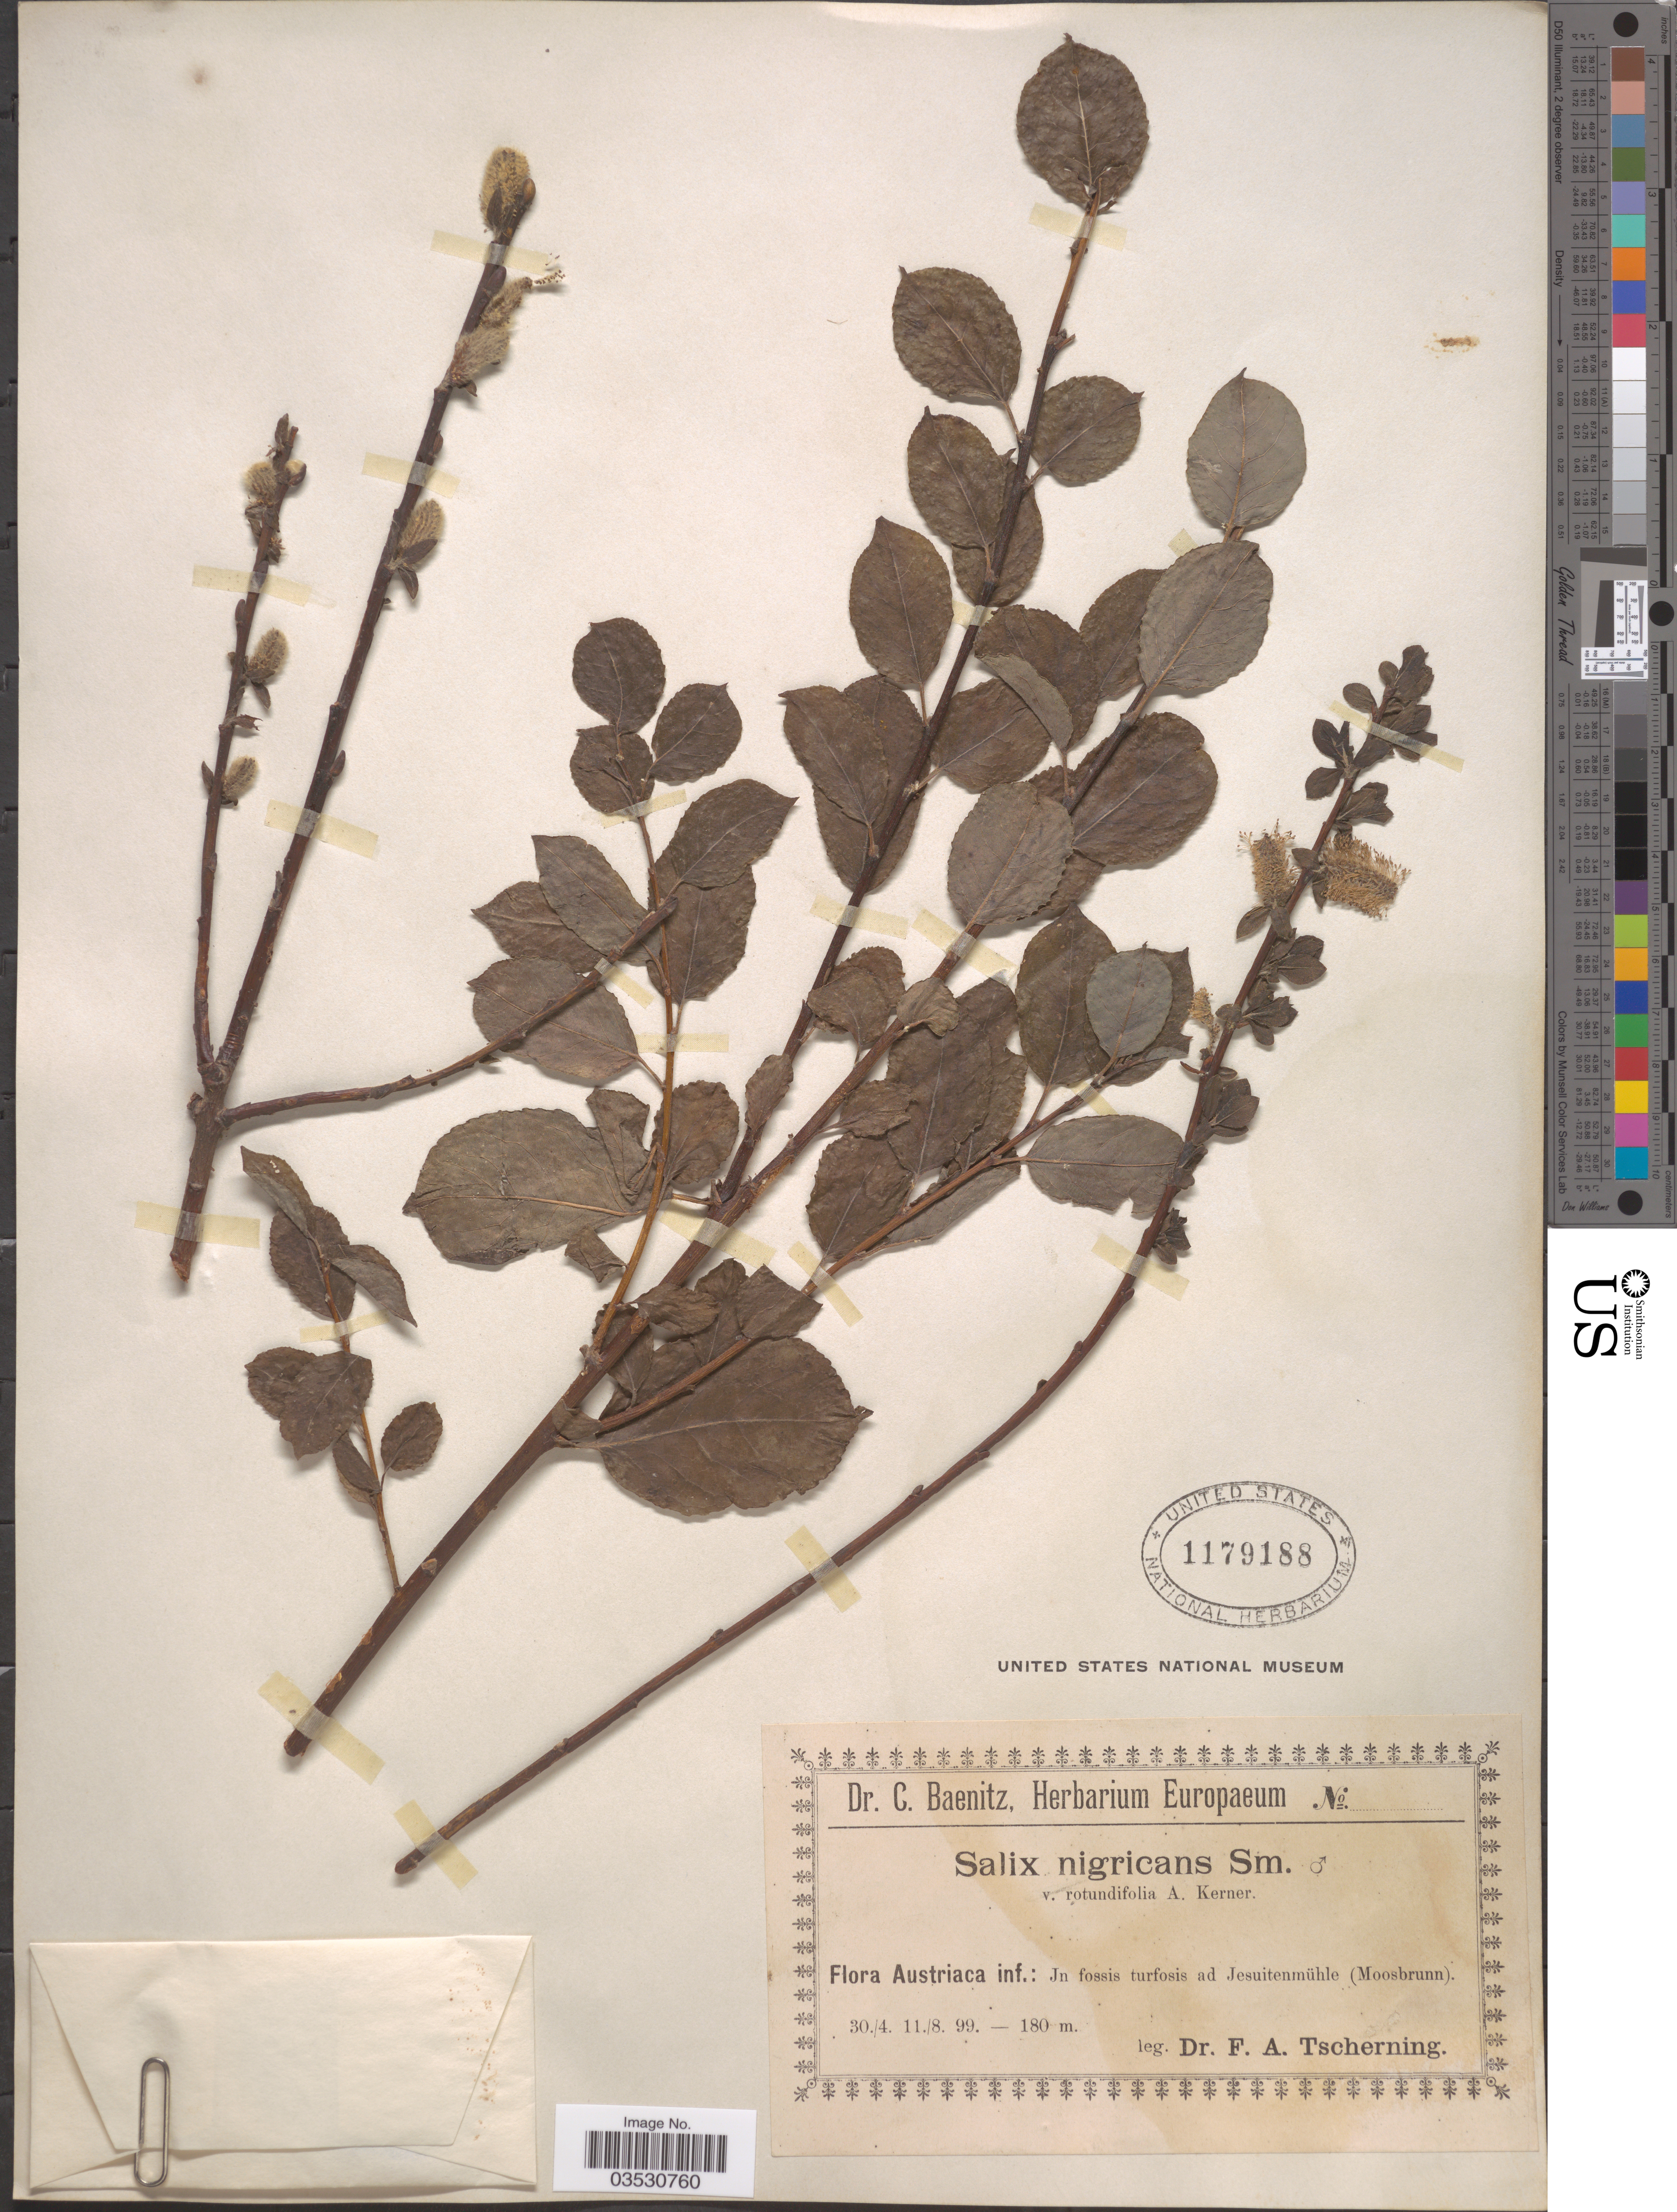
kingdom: Plantae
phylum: Tracheophyta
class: Magnoliopsida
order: Malpighiales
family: Salicaceae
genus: Salix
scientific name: Salix nigricans var. rotundifolia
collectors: F. A. Tscherning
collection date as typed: Transcribed d/m/y: 30/4/99 to 11/8/99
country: Austria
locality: Austriaca inf.: In fossis turfosis ad Jesuitenmühle (Moosbrunn).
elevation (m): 180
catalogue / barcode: US 1179188